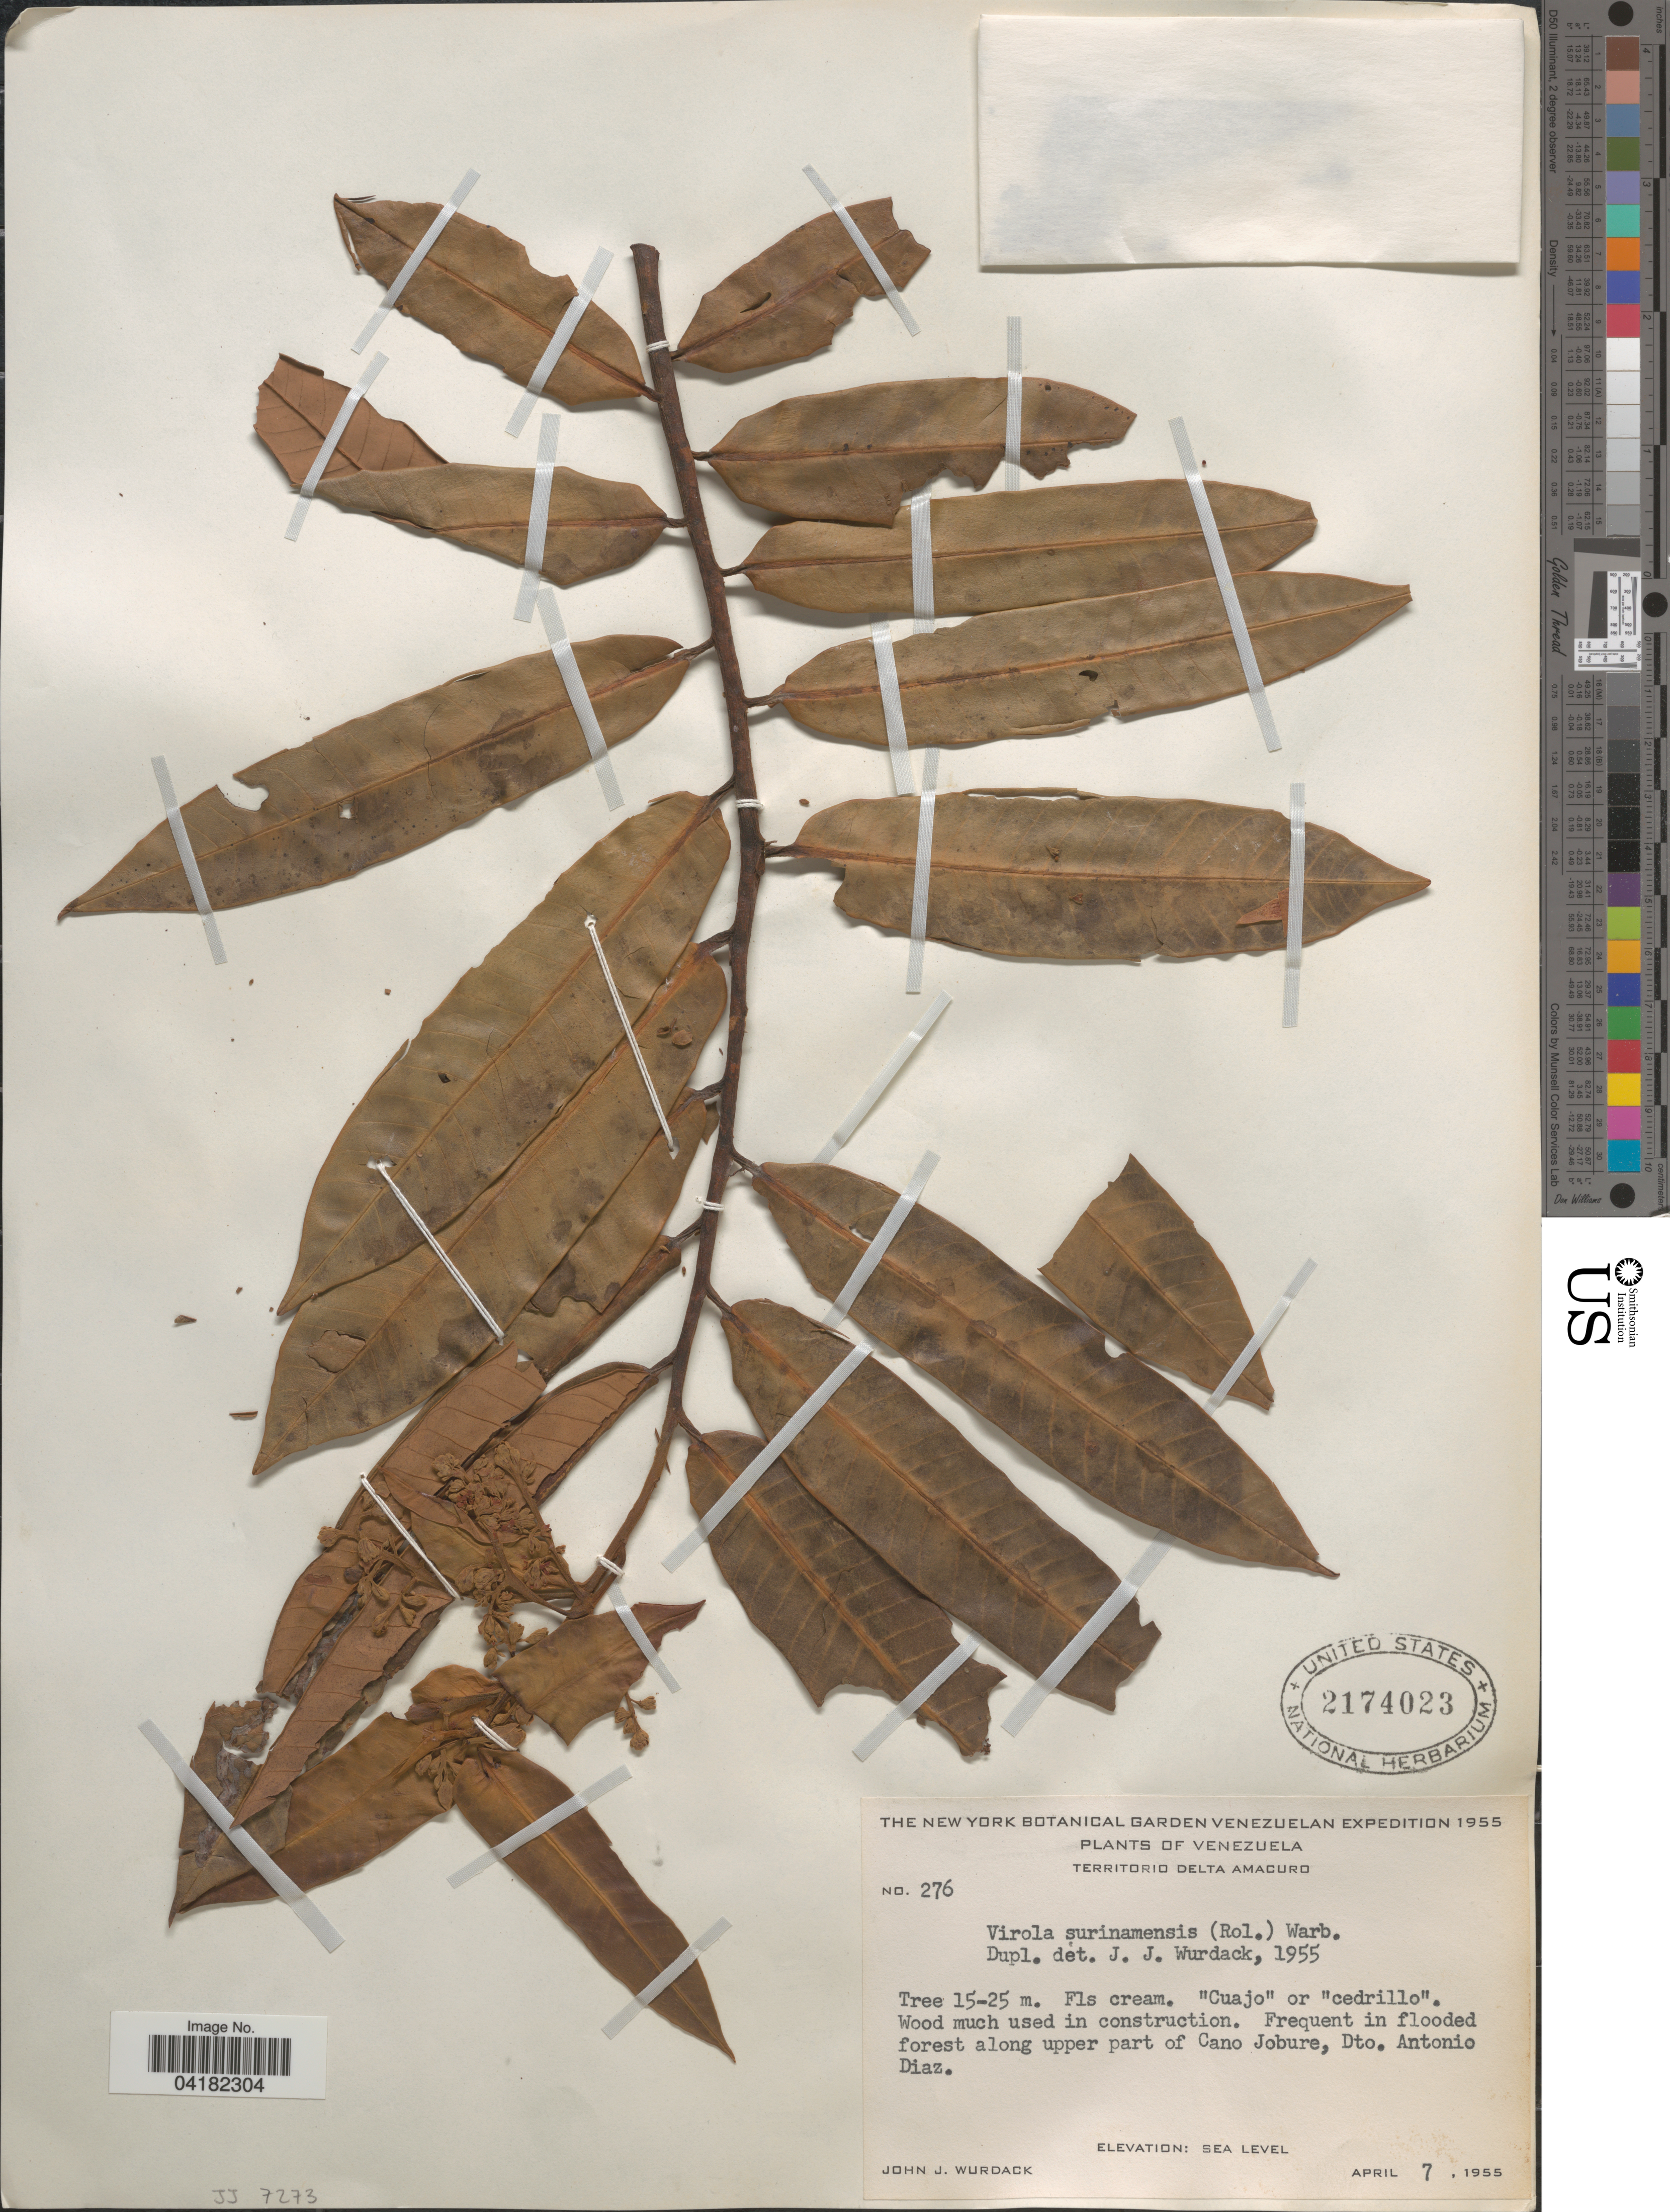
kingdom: Plantae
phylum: Tracheophyta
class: Magnoliopsida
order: Magnoliales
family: Myristicaceae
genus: Virola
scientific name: Virola surinamensis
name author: (Rol.) Warb.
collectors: J. J. Wurdack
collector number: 276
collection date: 1955-04-07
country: Venezuela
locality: The New York Botanical Garden Venezuelan Expedition 1955. Territorio Delta Amacuro. Frequent in flooded forest along upper part of Cano Jobure, Dto. Antonio Diaz.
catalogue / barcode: US 2174023